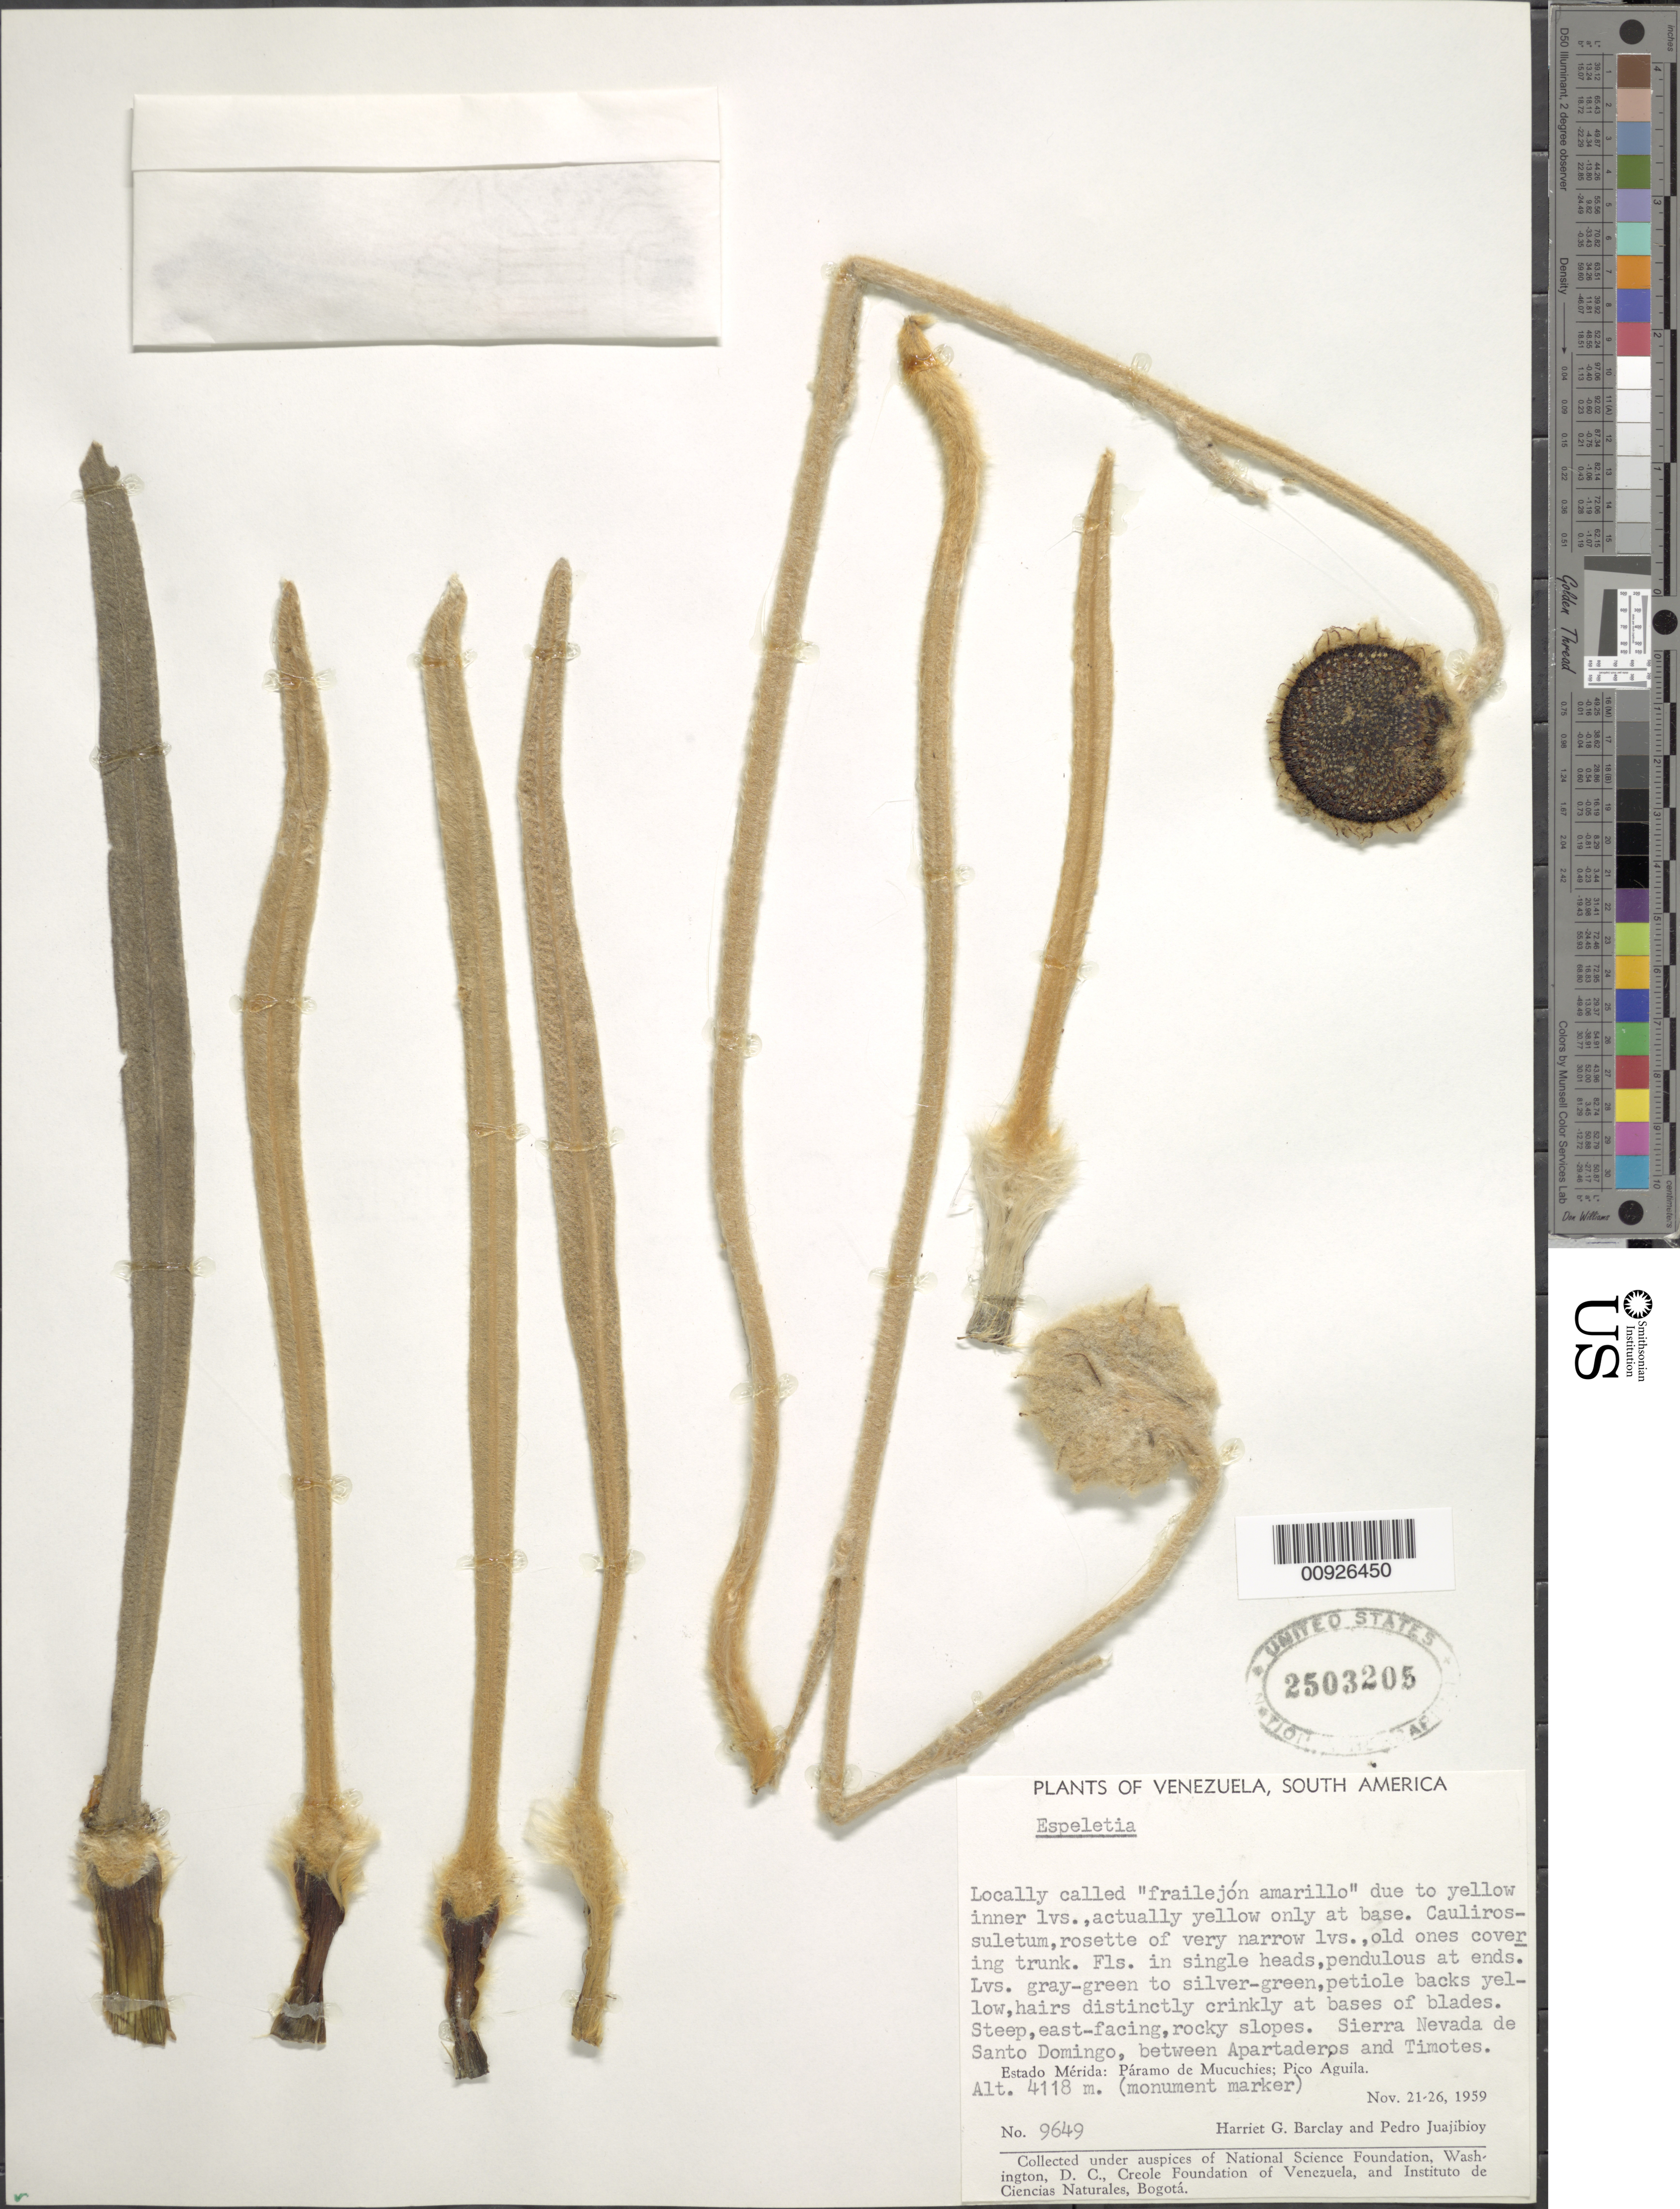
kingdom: Plantae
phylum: Tracheophyta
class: Magnoliopsida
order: Asterales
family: Asteraceae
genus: Coespeletia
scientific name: Coespeletia moritziana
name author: (Sch. Bip. ex Wedd.) Cuatrec.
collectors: H. G. Barclay & P. Juajibioy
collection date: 1959-11-21/1959-11-26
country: Venezuela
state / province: Mérida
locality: Páramo de Mucuchíes. Sierra Nevada de Santo Domingo, Pico Águila, between Apartaderos and Timotes (monument marker). Steep, E-facing, rocky slopes.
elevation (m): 4118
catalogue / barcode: US 2503205